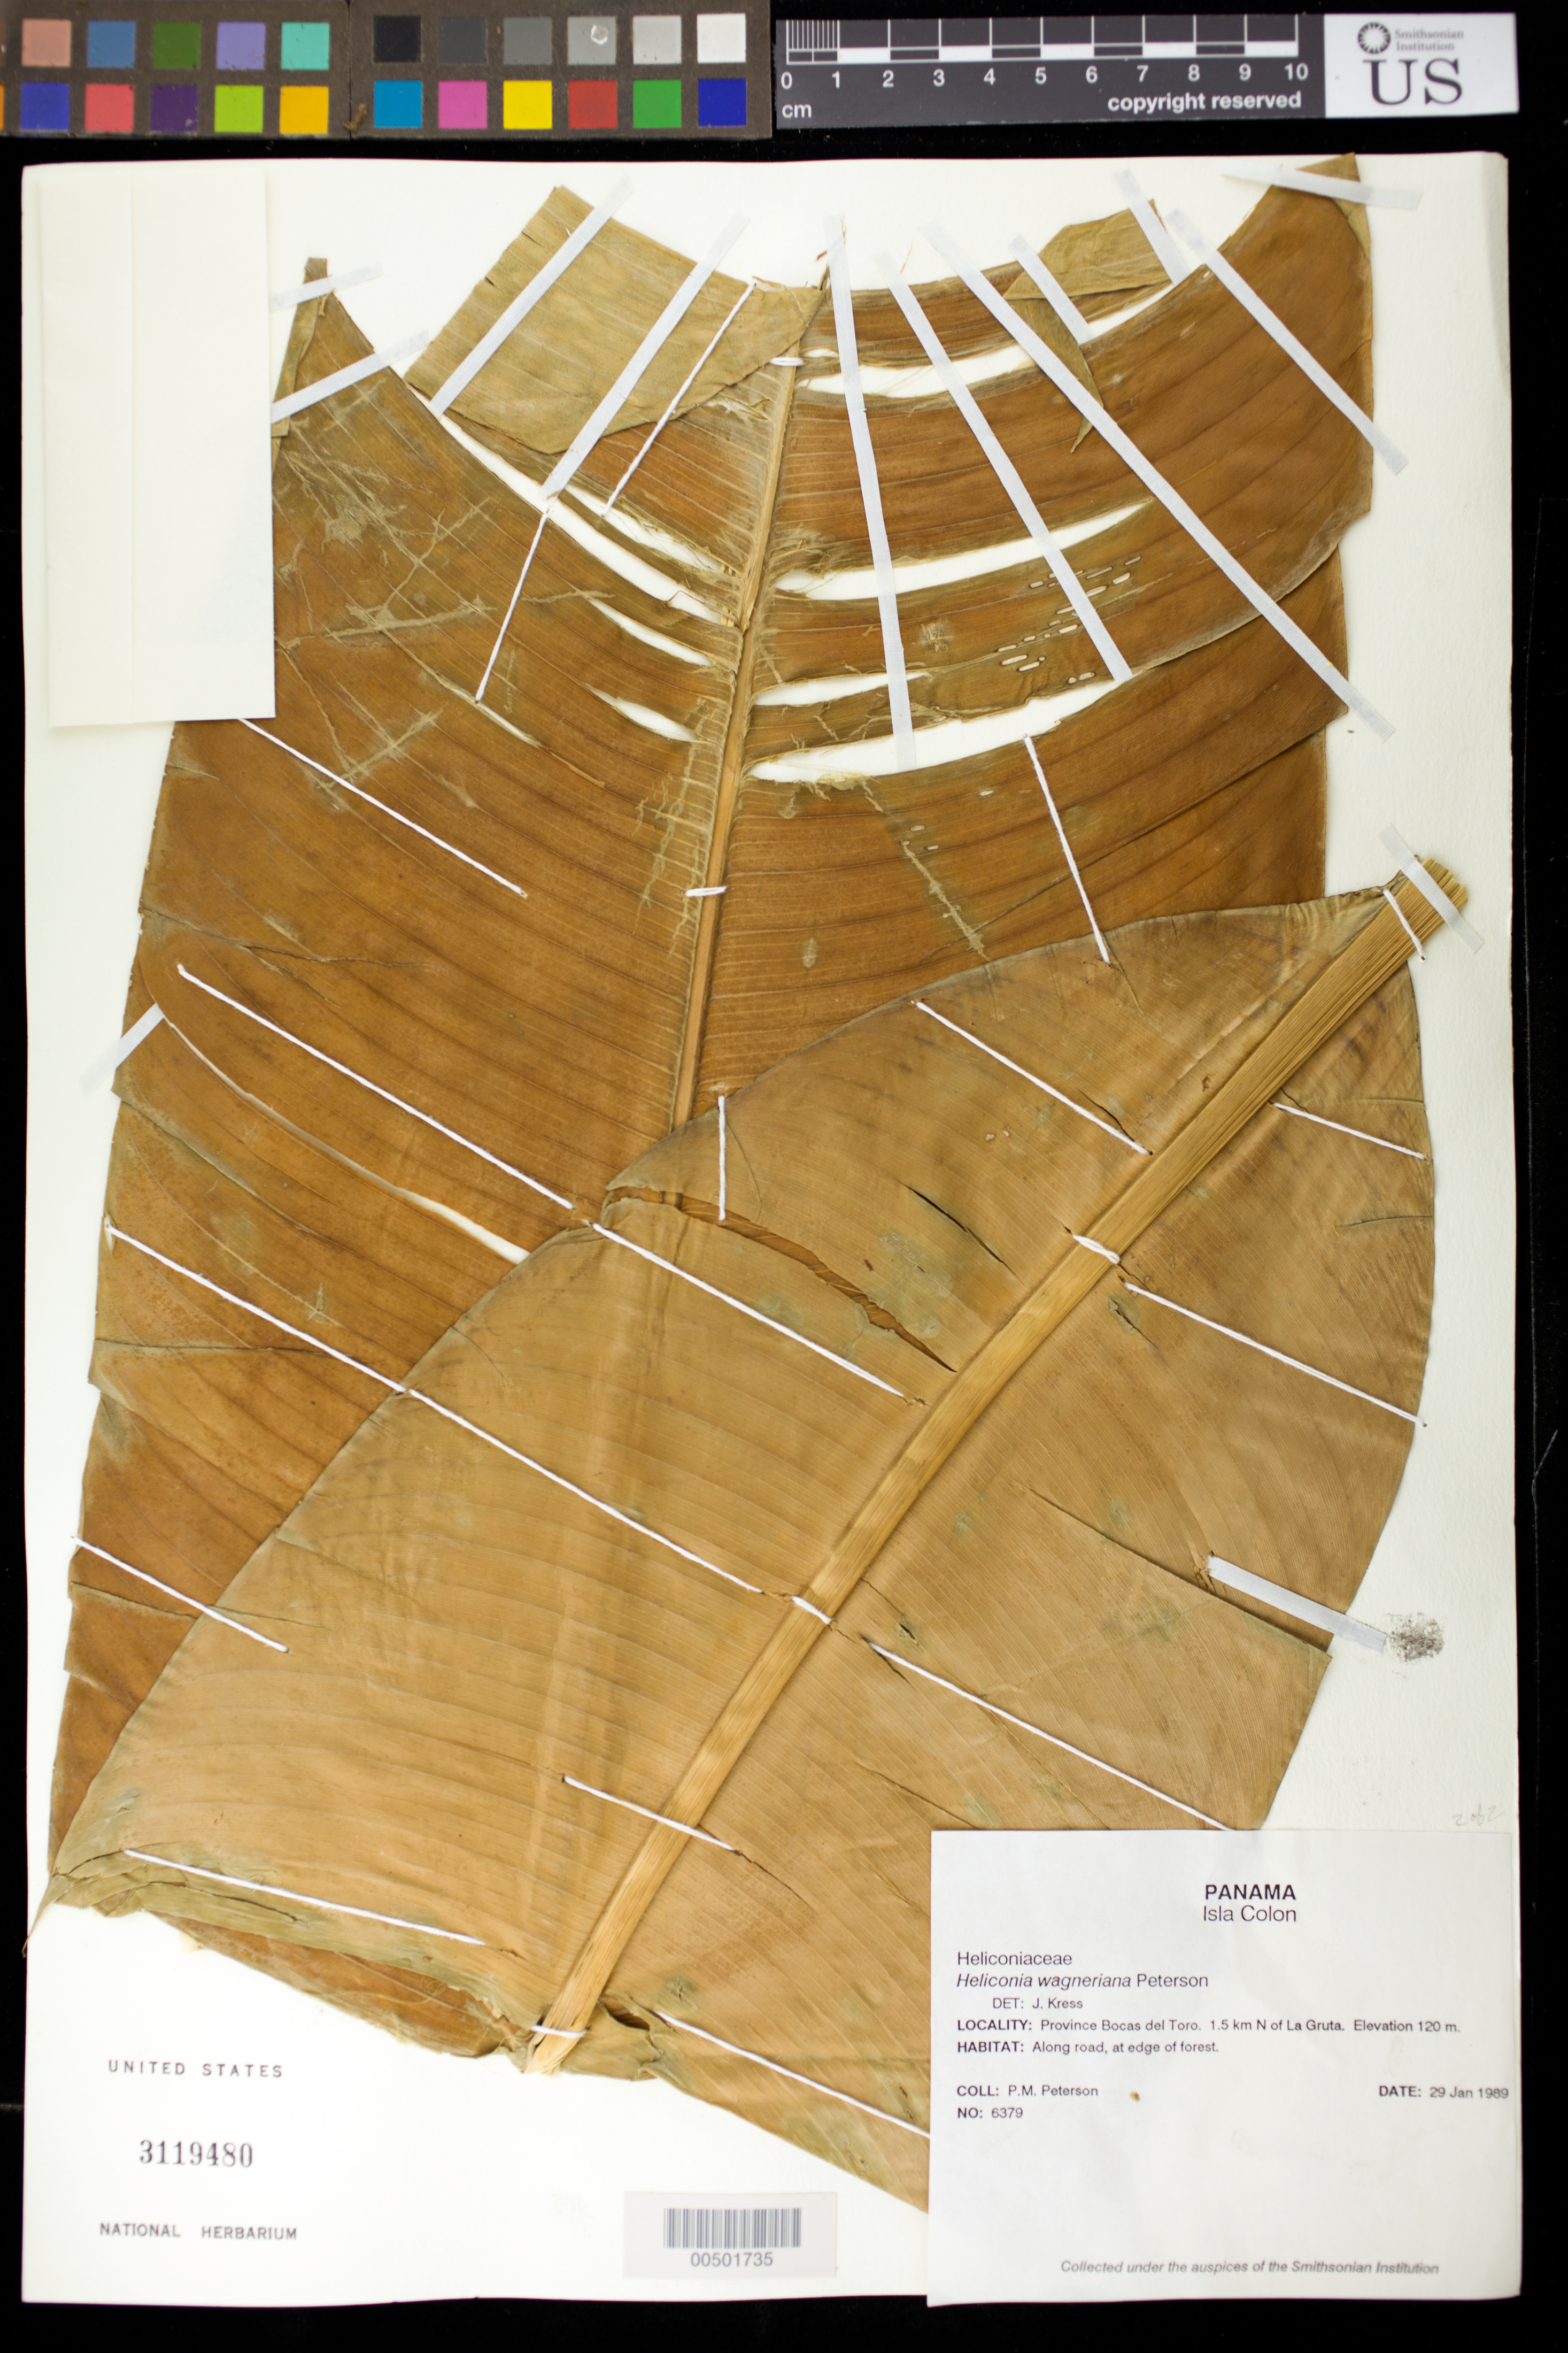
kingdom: Plantae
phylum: Tracheophyta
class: Liliopsida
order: Zingiberales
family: Heliconiaceae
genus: Heliconia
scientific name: Heliconia wagneriana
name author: Petersen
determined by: Kress, W. J., (US), Smithsonian Institution - National Museum of Natural History (UNITED STATES)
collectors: P. M. Peterson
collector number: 06379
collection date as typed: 29 Jan 1989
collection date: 1989-01-29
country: Panama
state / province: Bocas del Toro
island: Colón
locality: Isla Colon, 1.5 km N of La Gruta.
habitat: Along road, at edge of forest.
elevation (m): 120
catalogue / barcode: US 3119480